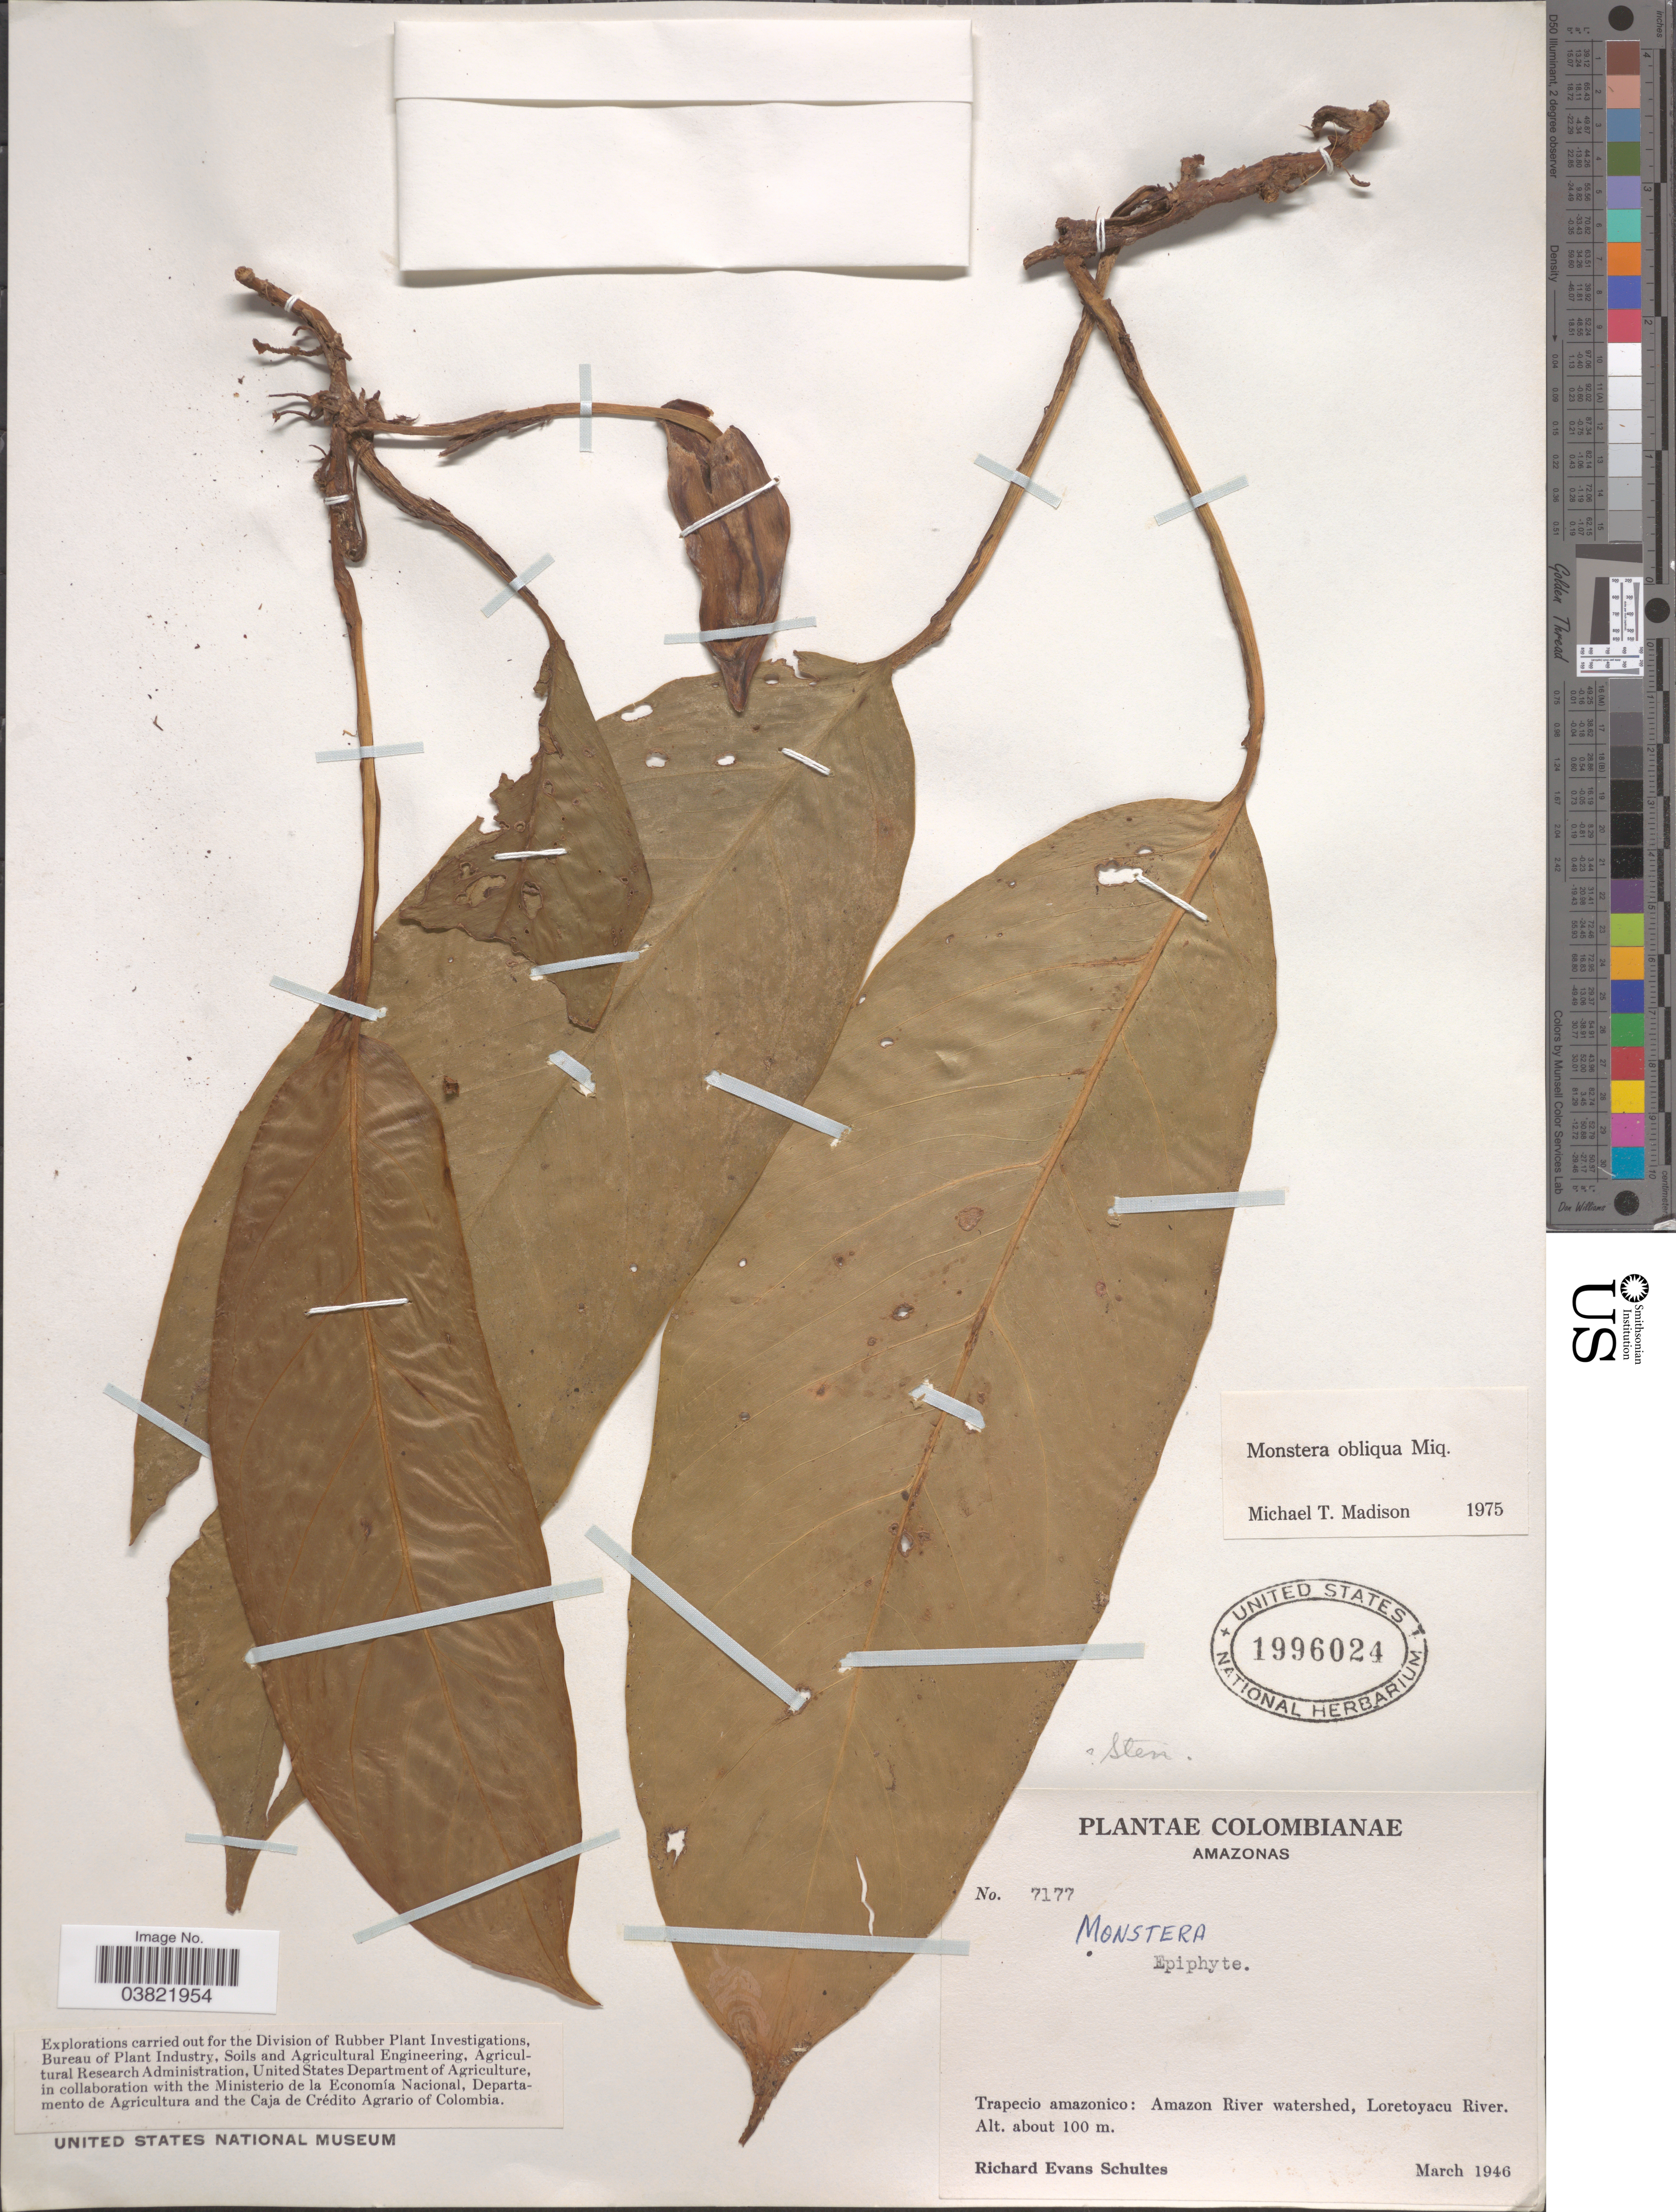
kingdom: Plantae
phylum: Tracheophyta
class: Liliopsida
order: Alismatales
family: Araceae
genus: Monstera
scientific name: Monstera obliqua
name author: Miq.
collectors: R. E. Schultes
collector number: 7177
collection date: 1946-03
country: Colombia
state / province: Amazônas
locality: Trapecio amazonico: Amazon River watershed, Loretoyacu River.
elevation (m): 100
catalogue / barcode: US 1996024